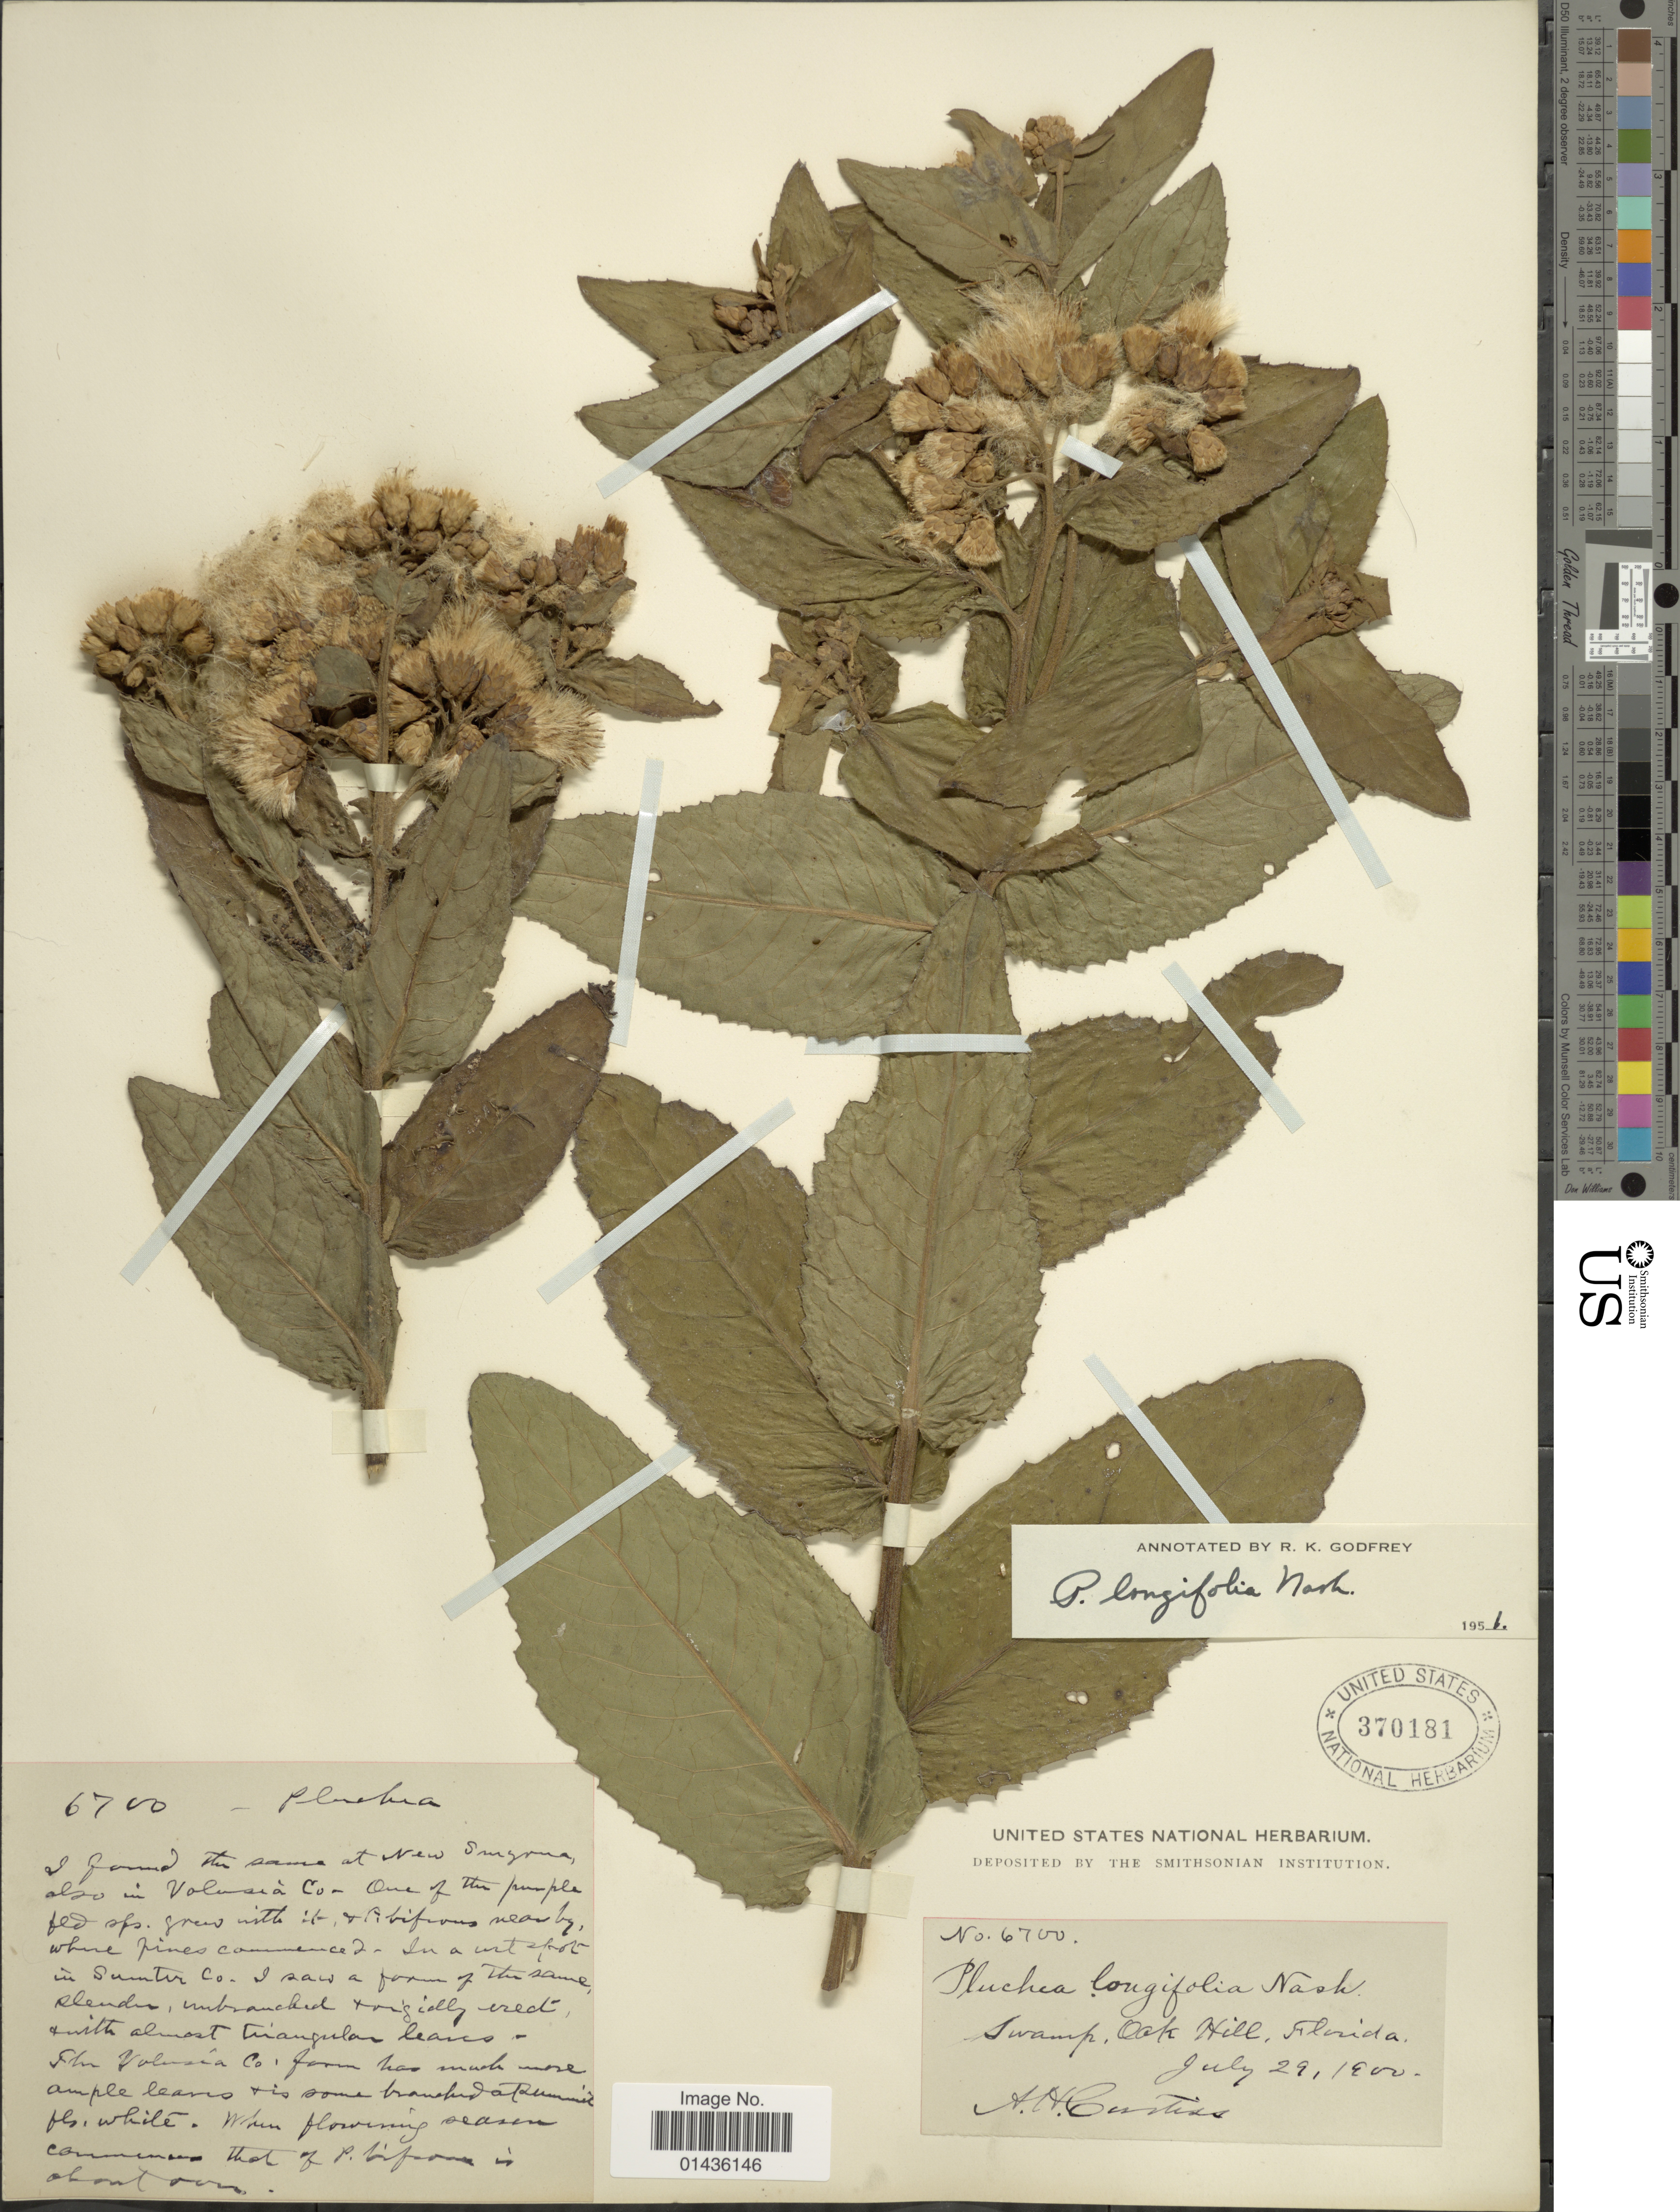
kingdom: Plantae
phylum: Tracheophyta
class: Magnoliopsida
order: Asterales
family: Asteraceae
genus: Pluchea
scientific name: Pluchea longifolia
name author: Nash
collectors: A. H. Curtiss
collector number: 6700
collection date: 1900-07-29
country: United States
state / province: Florida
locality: Oak Hill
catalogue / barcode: US 370181